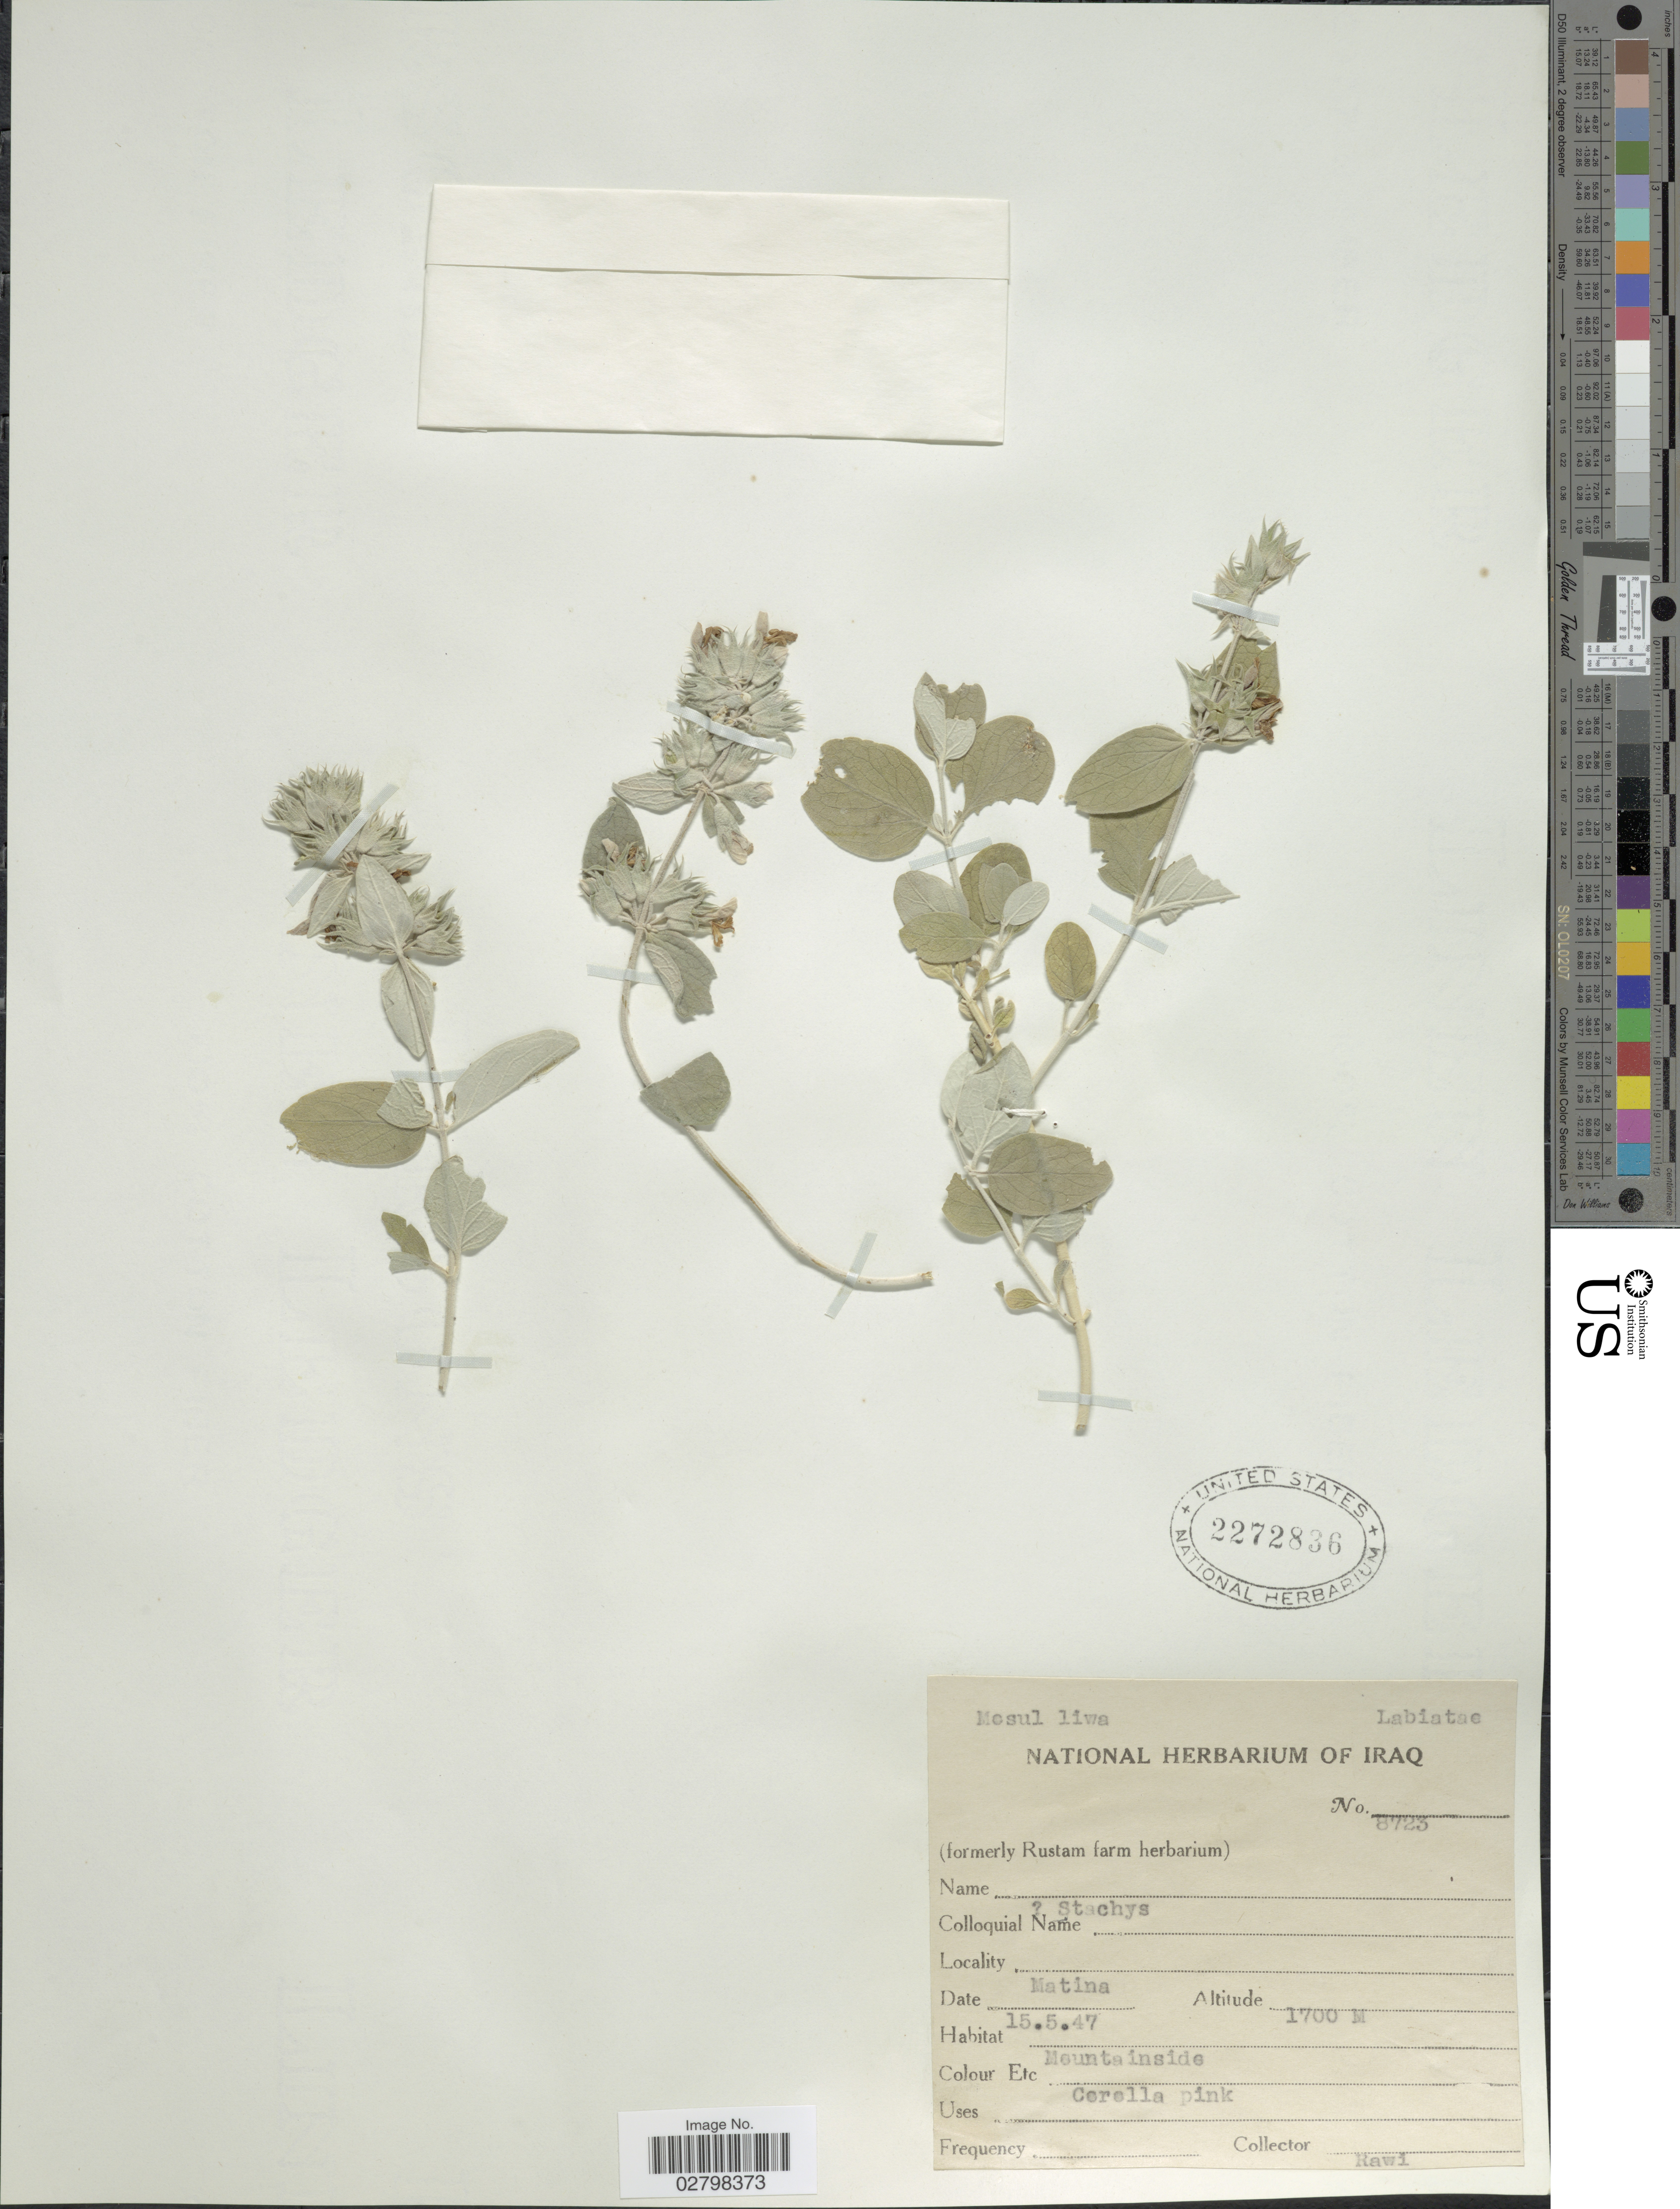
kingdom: Plantae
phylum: Tracheophyta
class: Magnoliopsida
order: Lamiales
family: Lamiaceae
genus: Stachys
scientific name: Stachys sp.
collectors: -. Rawi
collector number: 8723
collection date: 1947-05-15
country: Iraq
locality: Matina. Mosul liwa.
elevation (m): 1700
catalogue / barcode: US 2272836